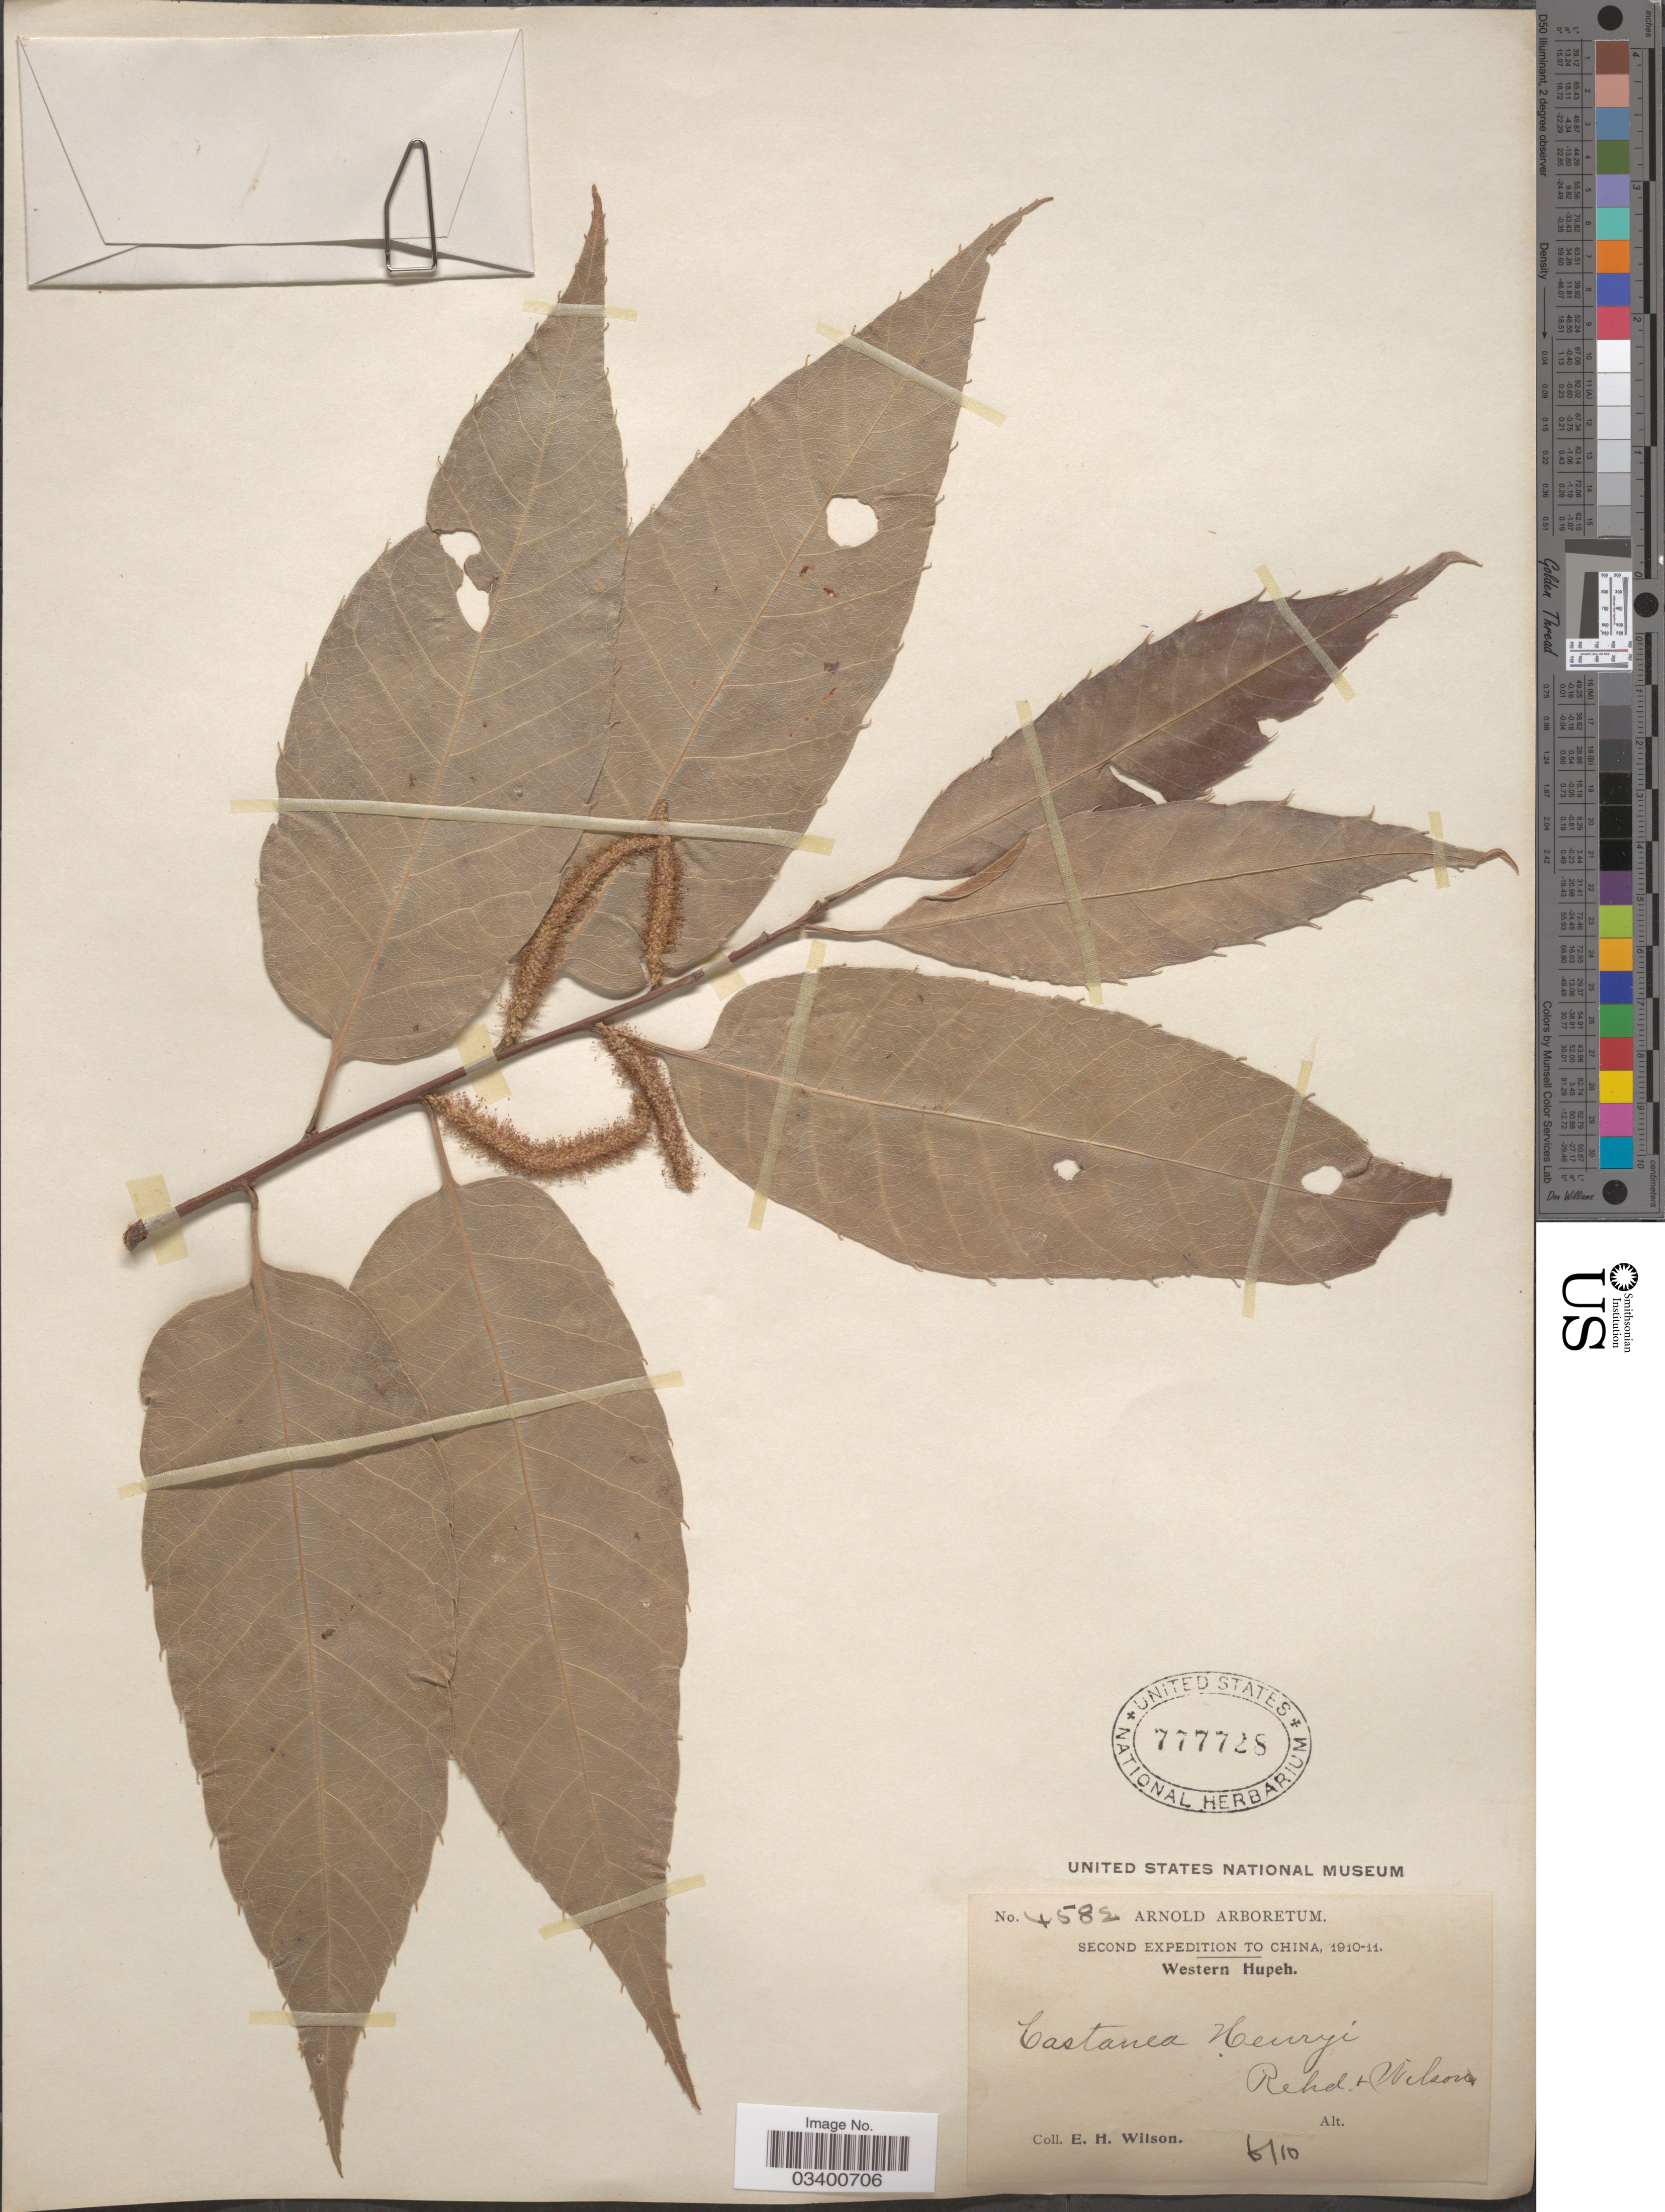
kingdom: Plantae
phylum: Tracheophyta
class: Magnoliopsida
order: Fagales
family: Fagaceae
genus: Castanea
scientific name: Castanea henryi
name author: (Skan) Rehder & E.H. Wilson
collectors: E. Wilson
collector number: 4582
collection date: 1910-06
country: China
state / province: Hubei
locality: Western Hupeh.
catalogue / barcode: US 777728